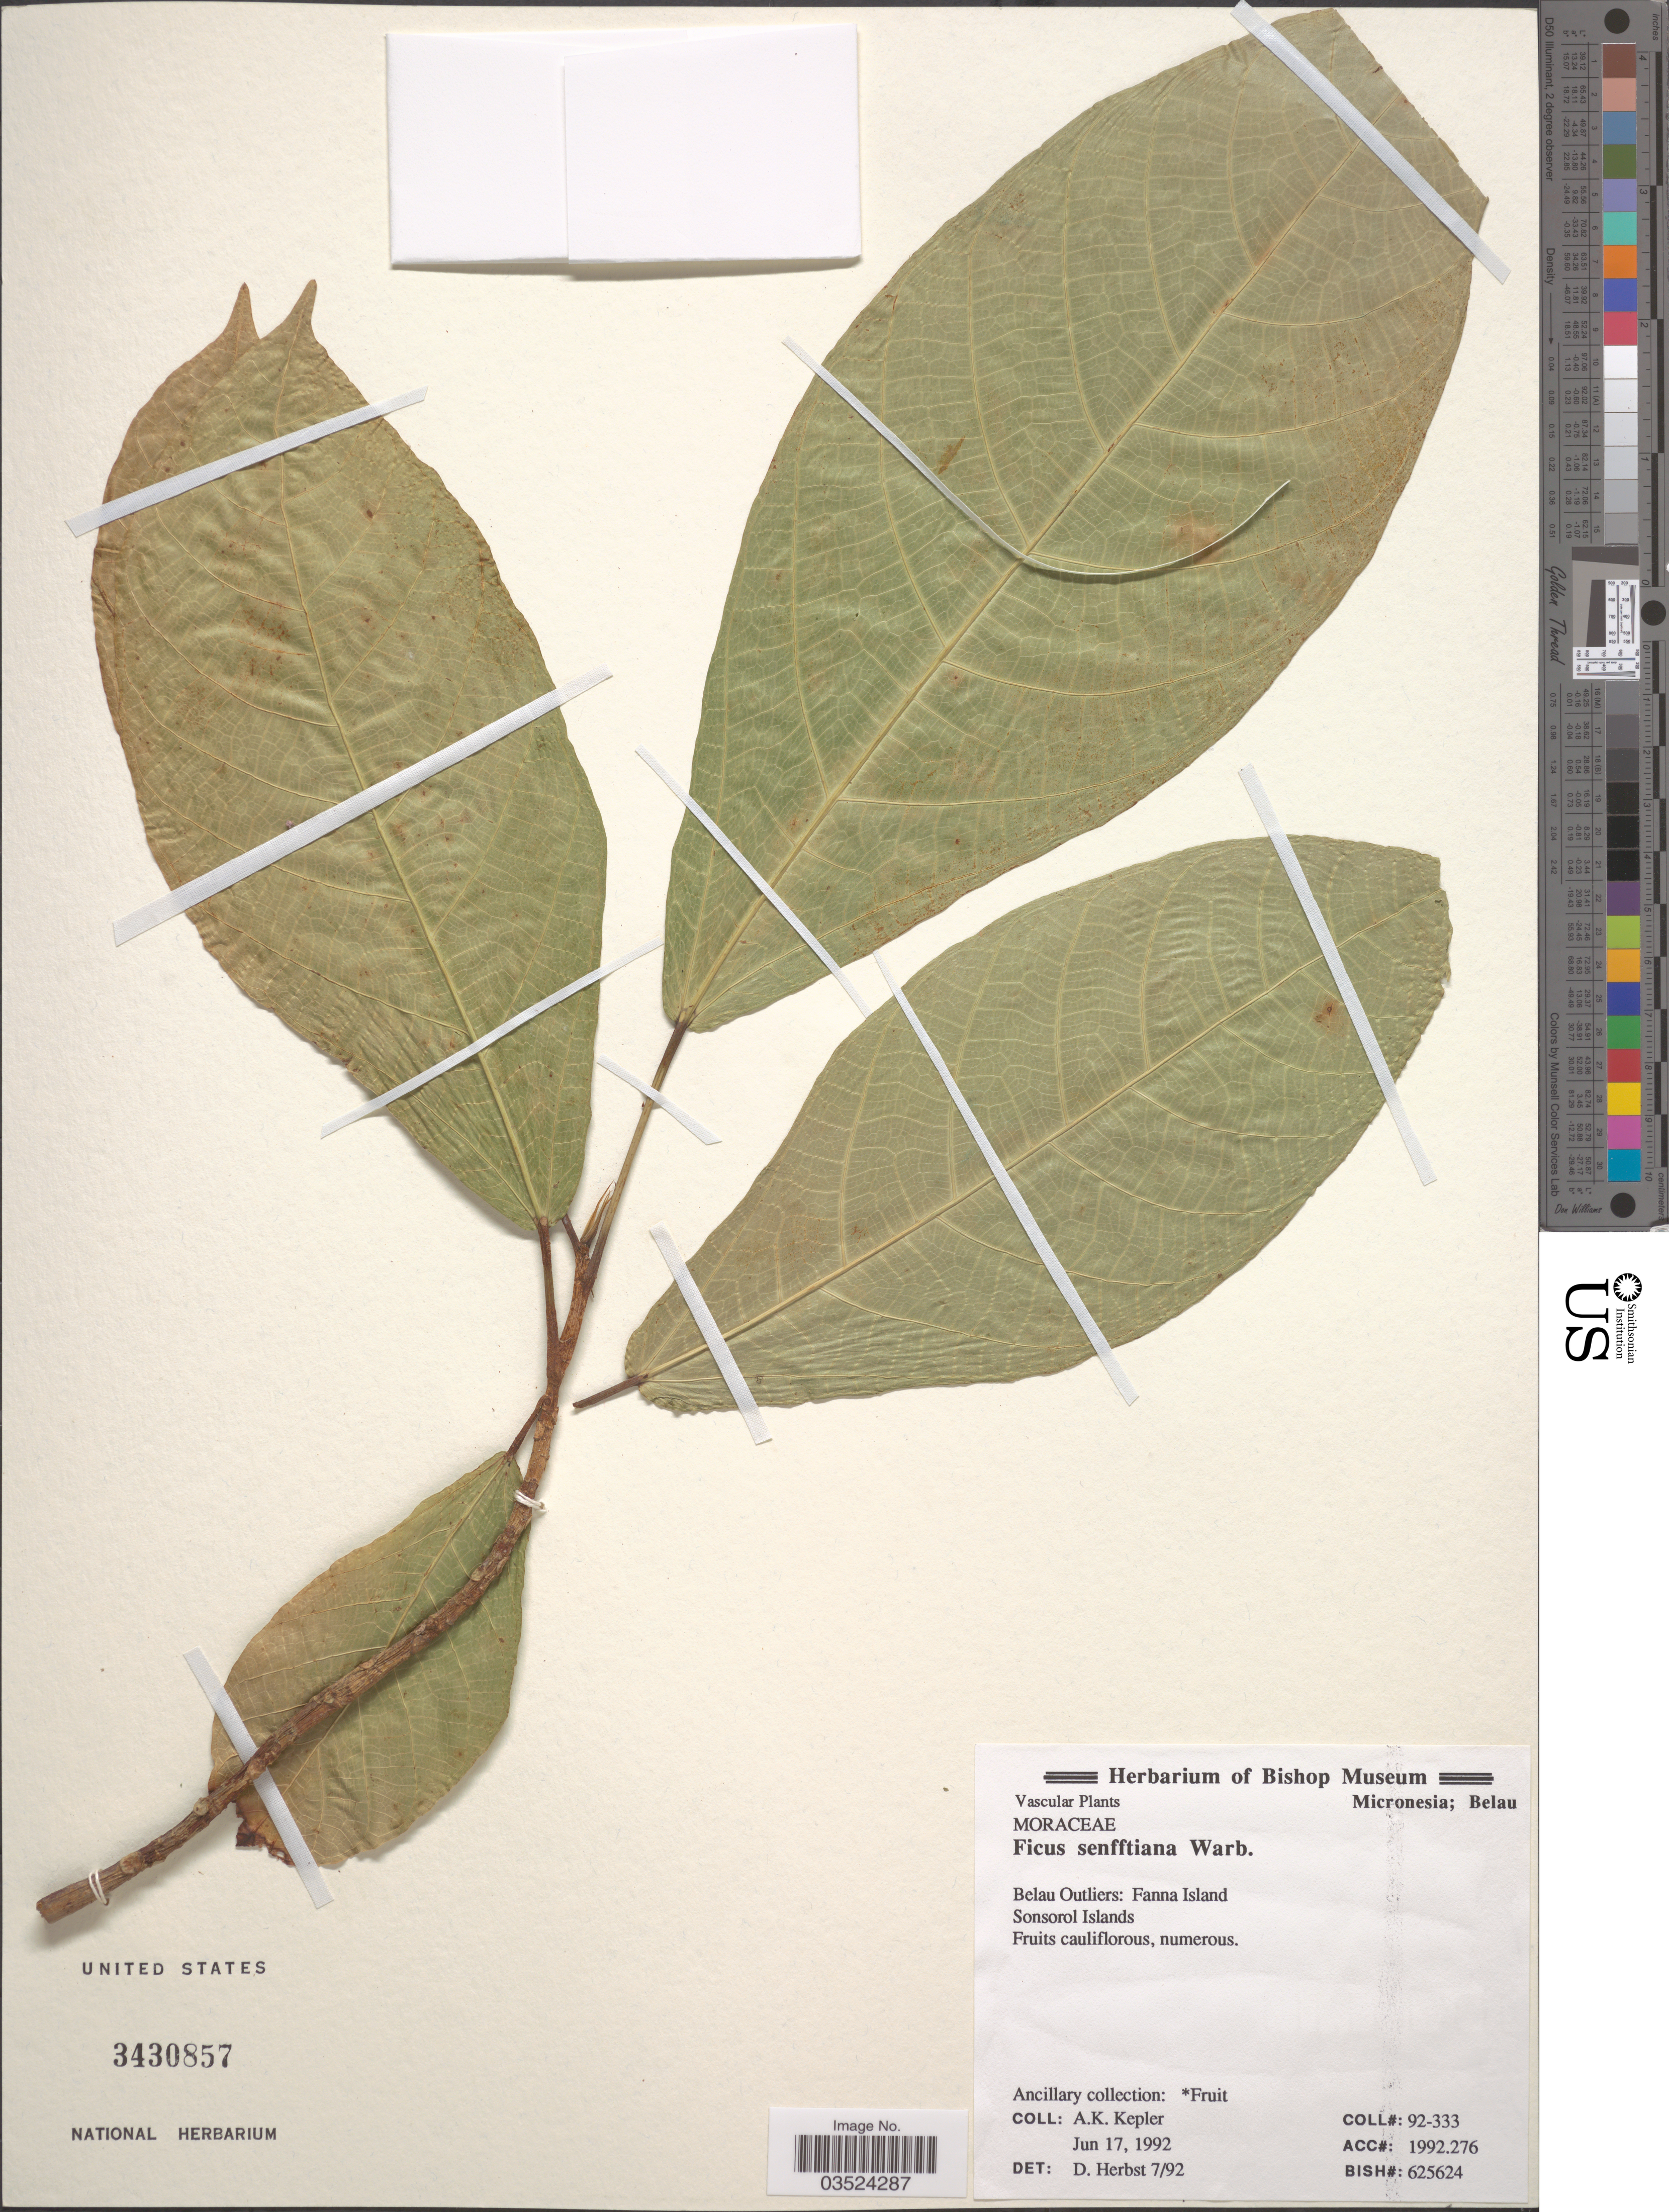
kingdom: Plantae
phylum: Tracheophyta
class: Magnoliopsida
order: Rosales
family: Moraceae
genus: Ficus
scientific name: Ficus senfftiana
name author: Warb.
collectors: A. K. Kepler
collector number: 92-333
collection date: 1992-06-17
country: Palau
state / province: Belau Outliers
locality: Micronesia?. Fanna Island. Sonsorol Island.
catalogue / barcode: US 3430857